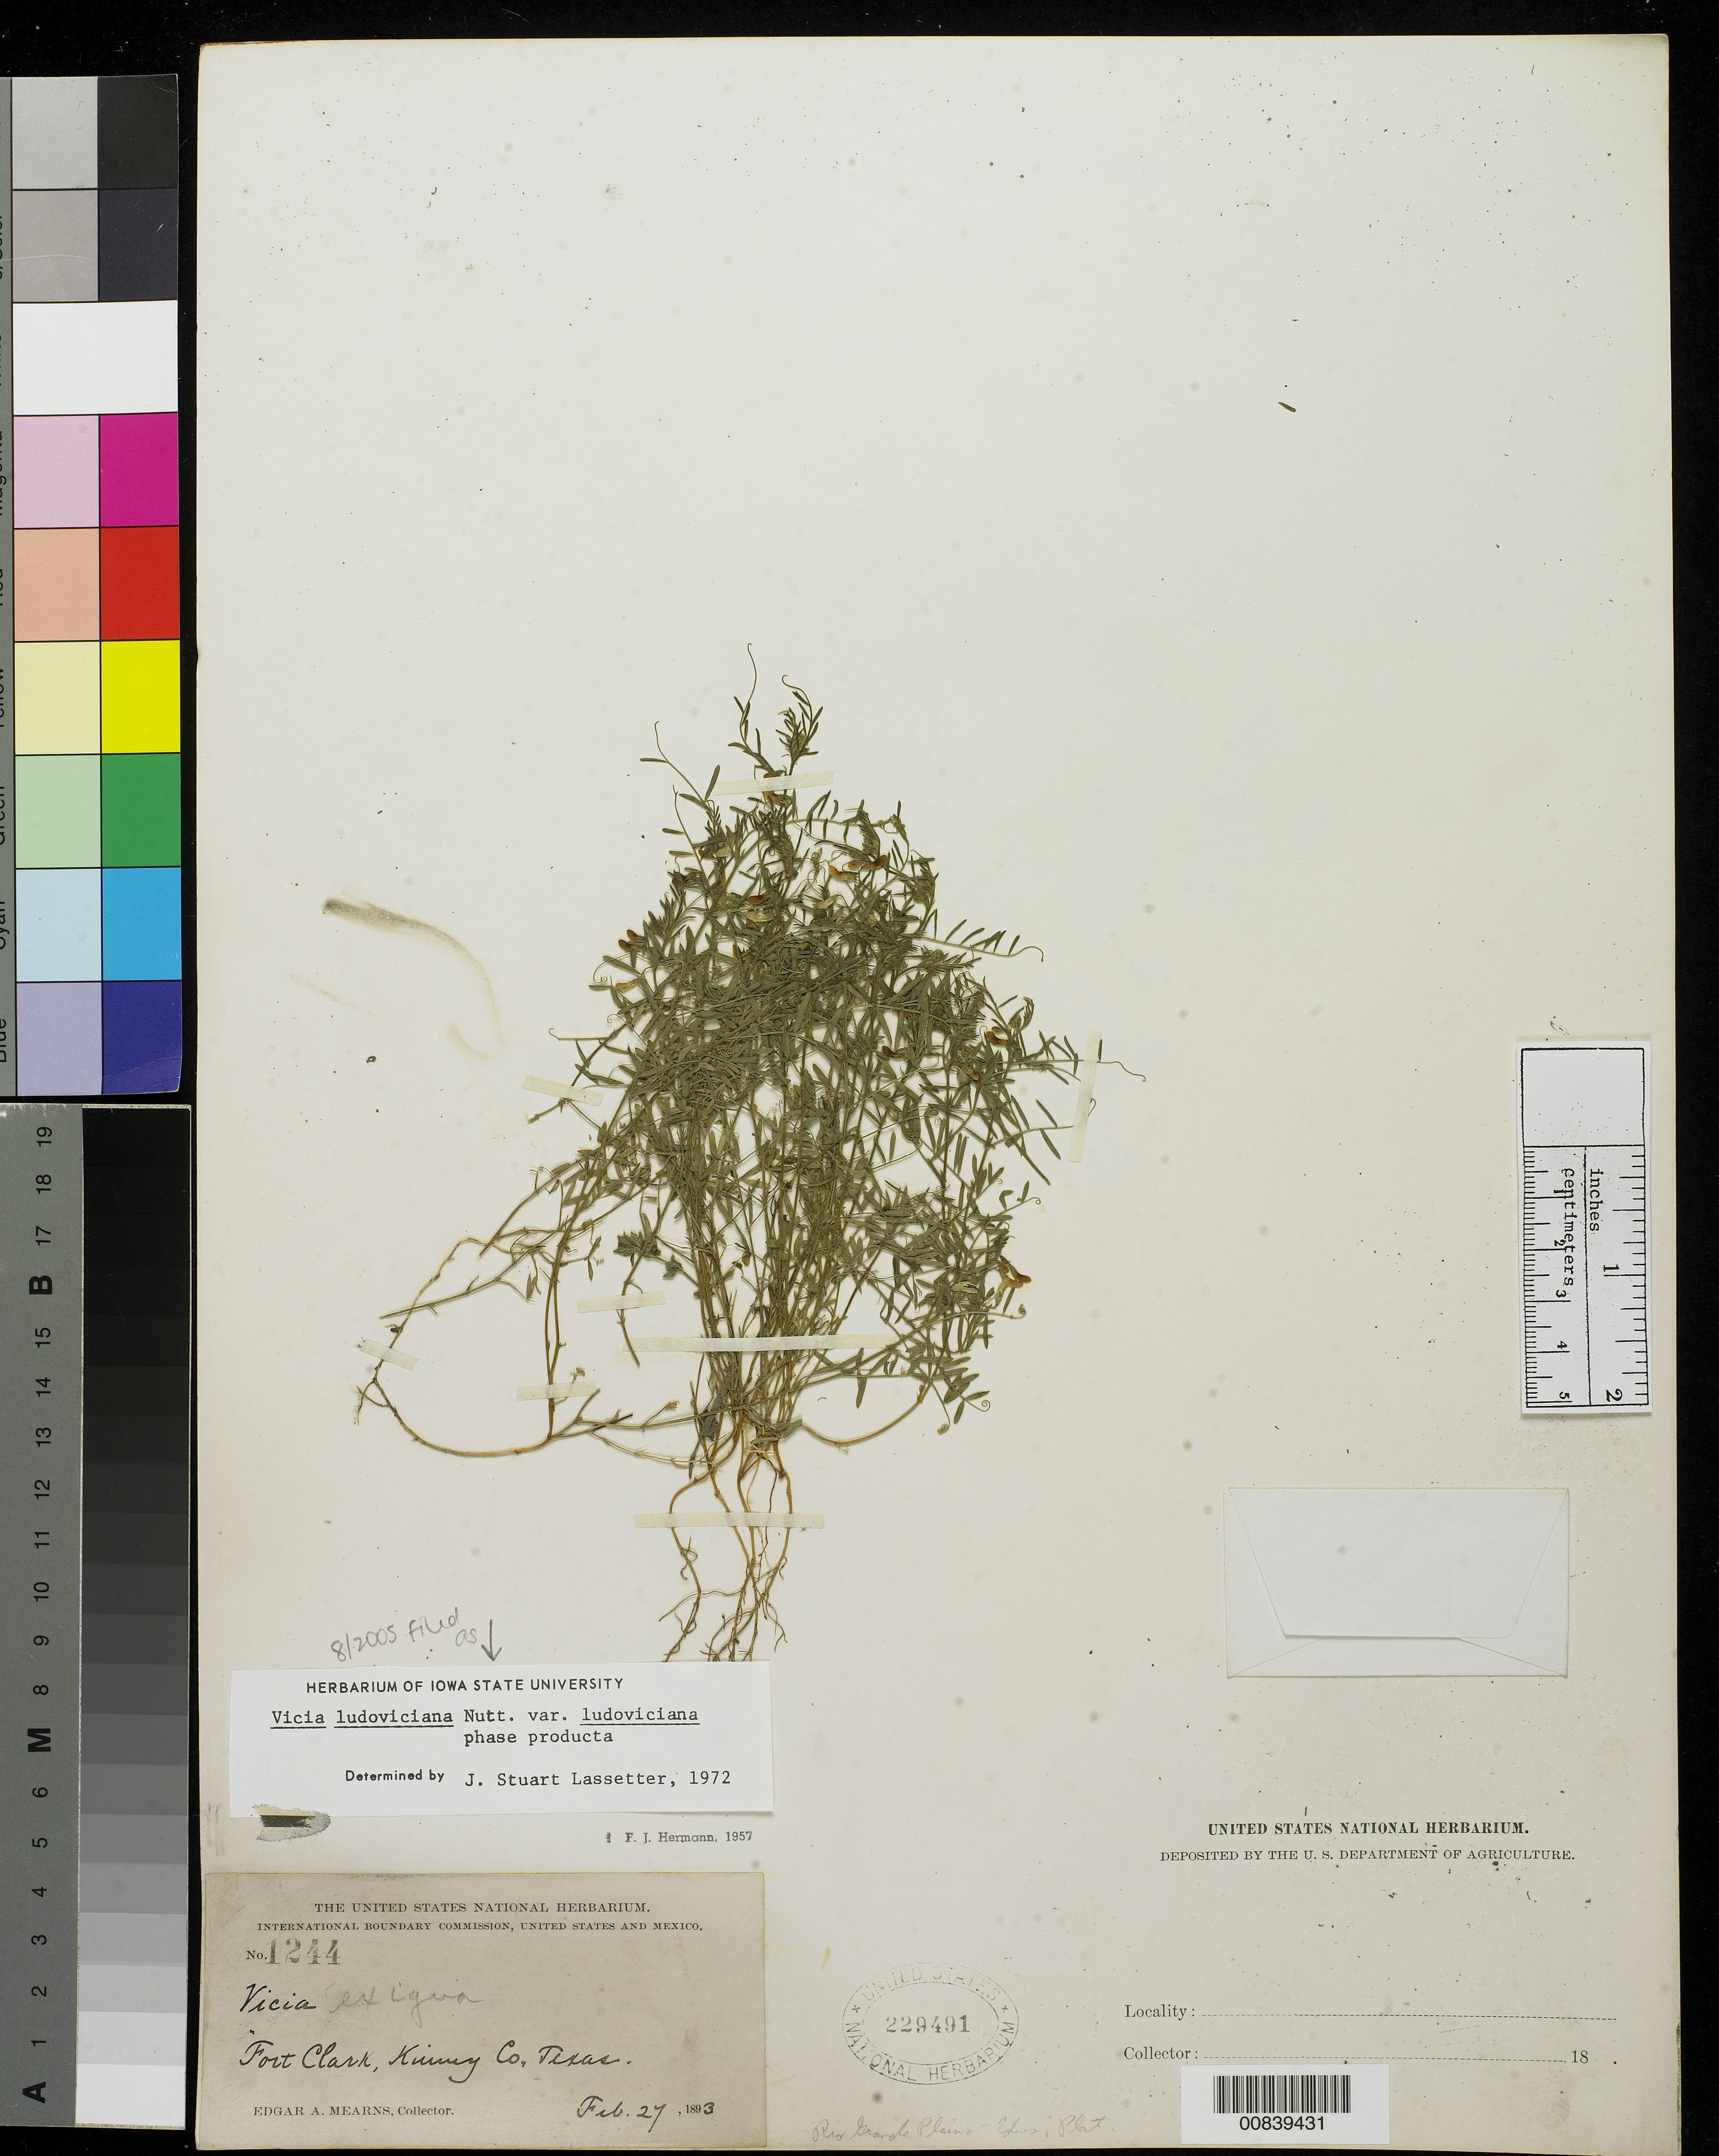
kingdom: Plantae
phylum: Tracheophyta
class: Magnoliopsida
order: Fabales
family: Fabaceae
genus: Vicia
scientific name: Vicia ludoviciana var. ludoviciana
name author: Nutt. ex Torr. & A. Gray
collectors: E. A. Mearns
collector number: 1244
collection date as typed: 27 Feb 1893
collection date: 1893-02-27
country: United States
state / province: Texas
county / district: Kinney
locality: Fort Clark, Kinney County, Texas.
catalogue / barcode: US 229491